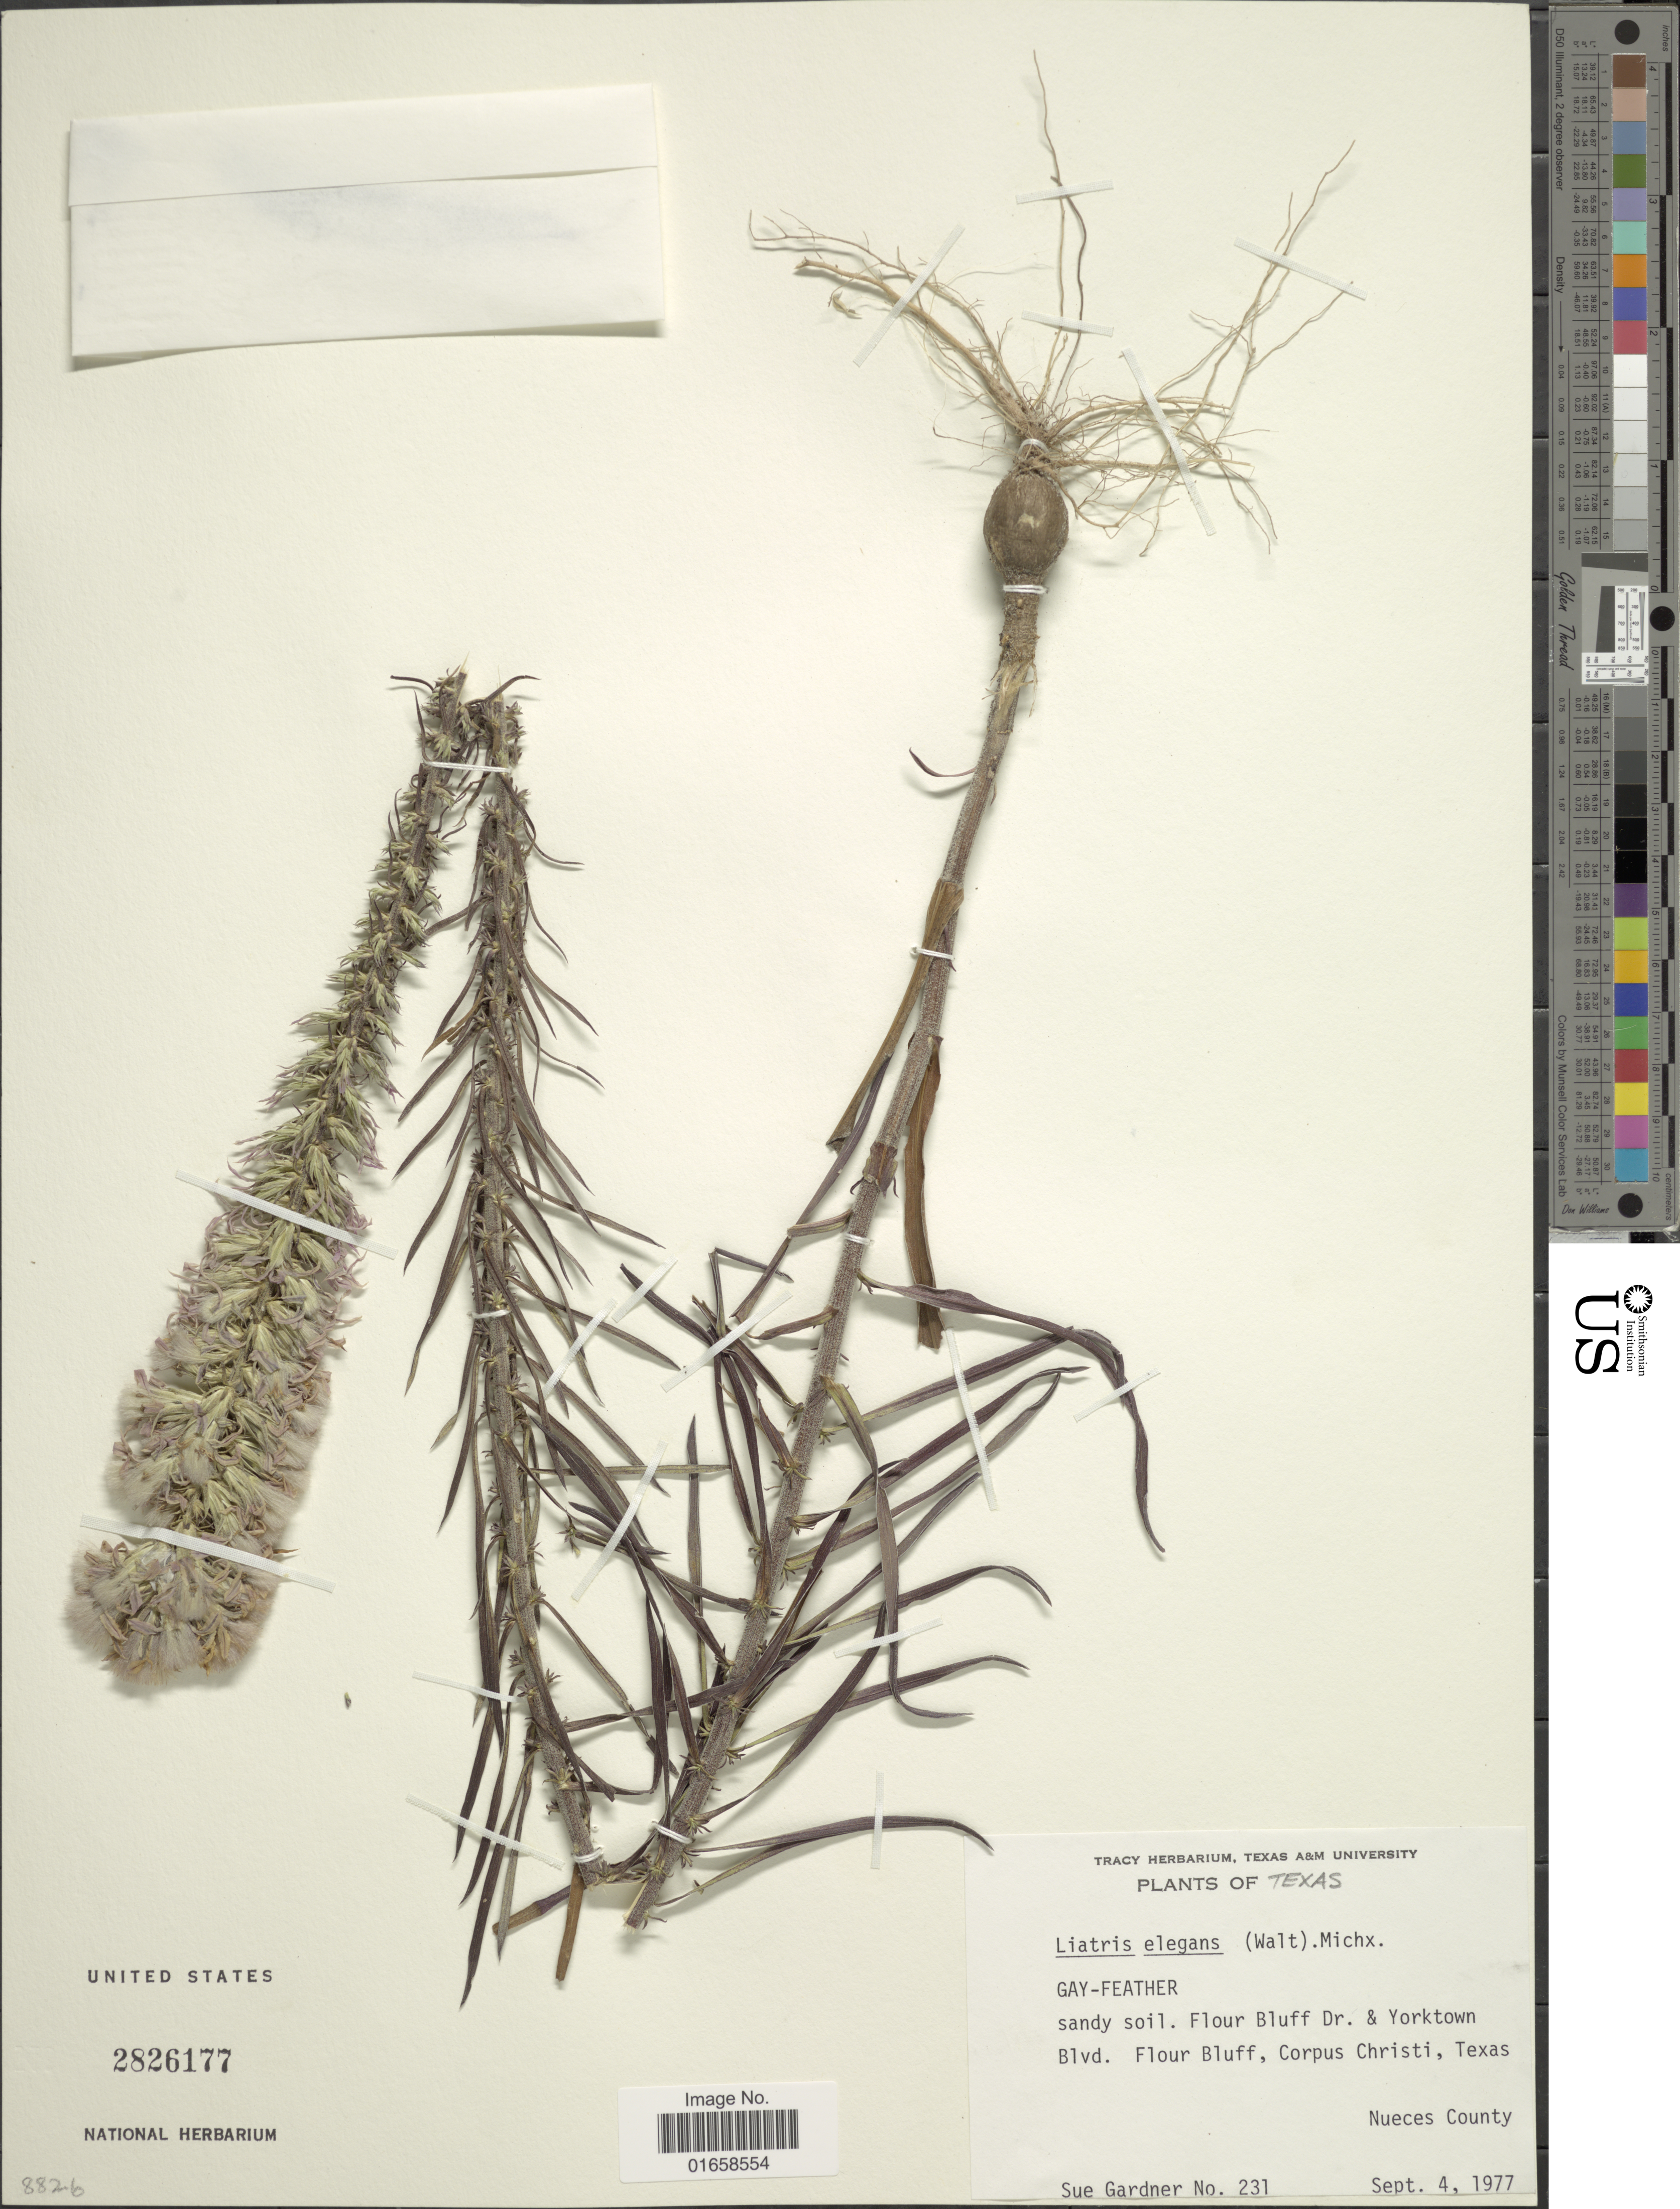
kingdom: Plantae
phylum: Tracheophyta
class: Magnoliopsida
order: Asterales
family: Asteraceae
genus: Liatris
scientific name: Liatris elegans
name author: (Walter) Michx.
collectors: S. Gardner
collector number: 231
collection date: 1977-08-04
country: United States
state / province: Texas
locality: Gay-Feather, Flour Bluff Dr. Yorktown Blvd, Flour Bluff, Corpus Christi, Nueces County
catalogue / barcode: US 2826177